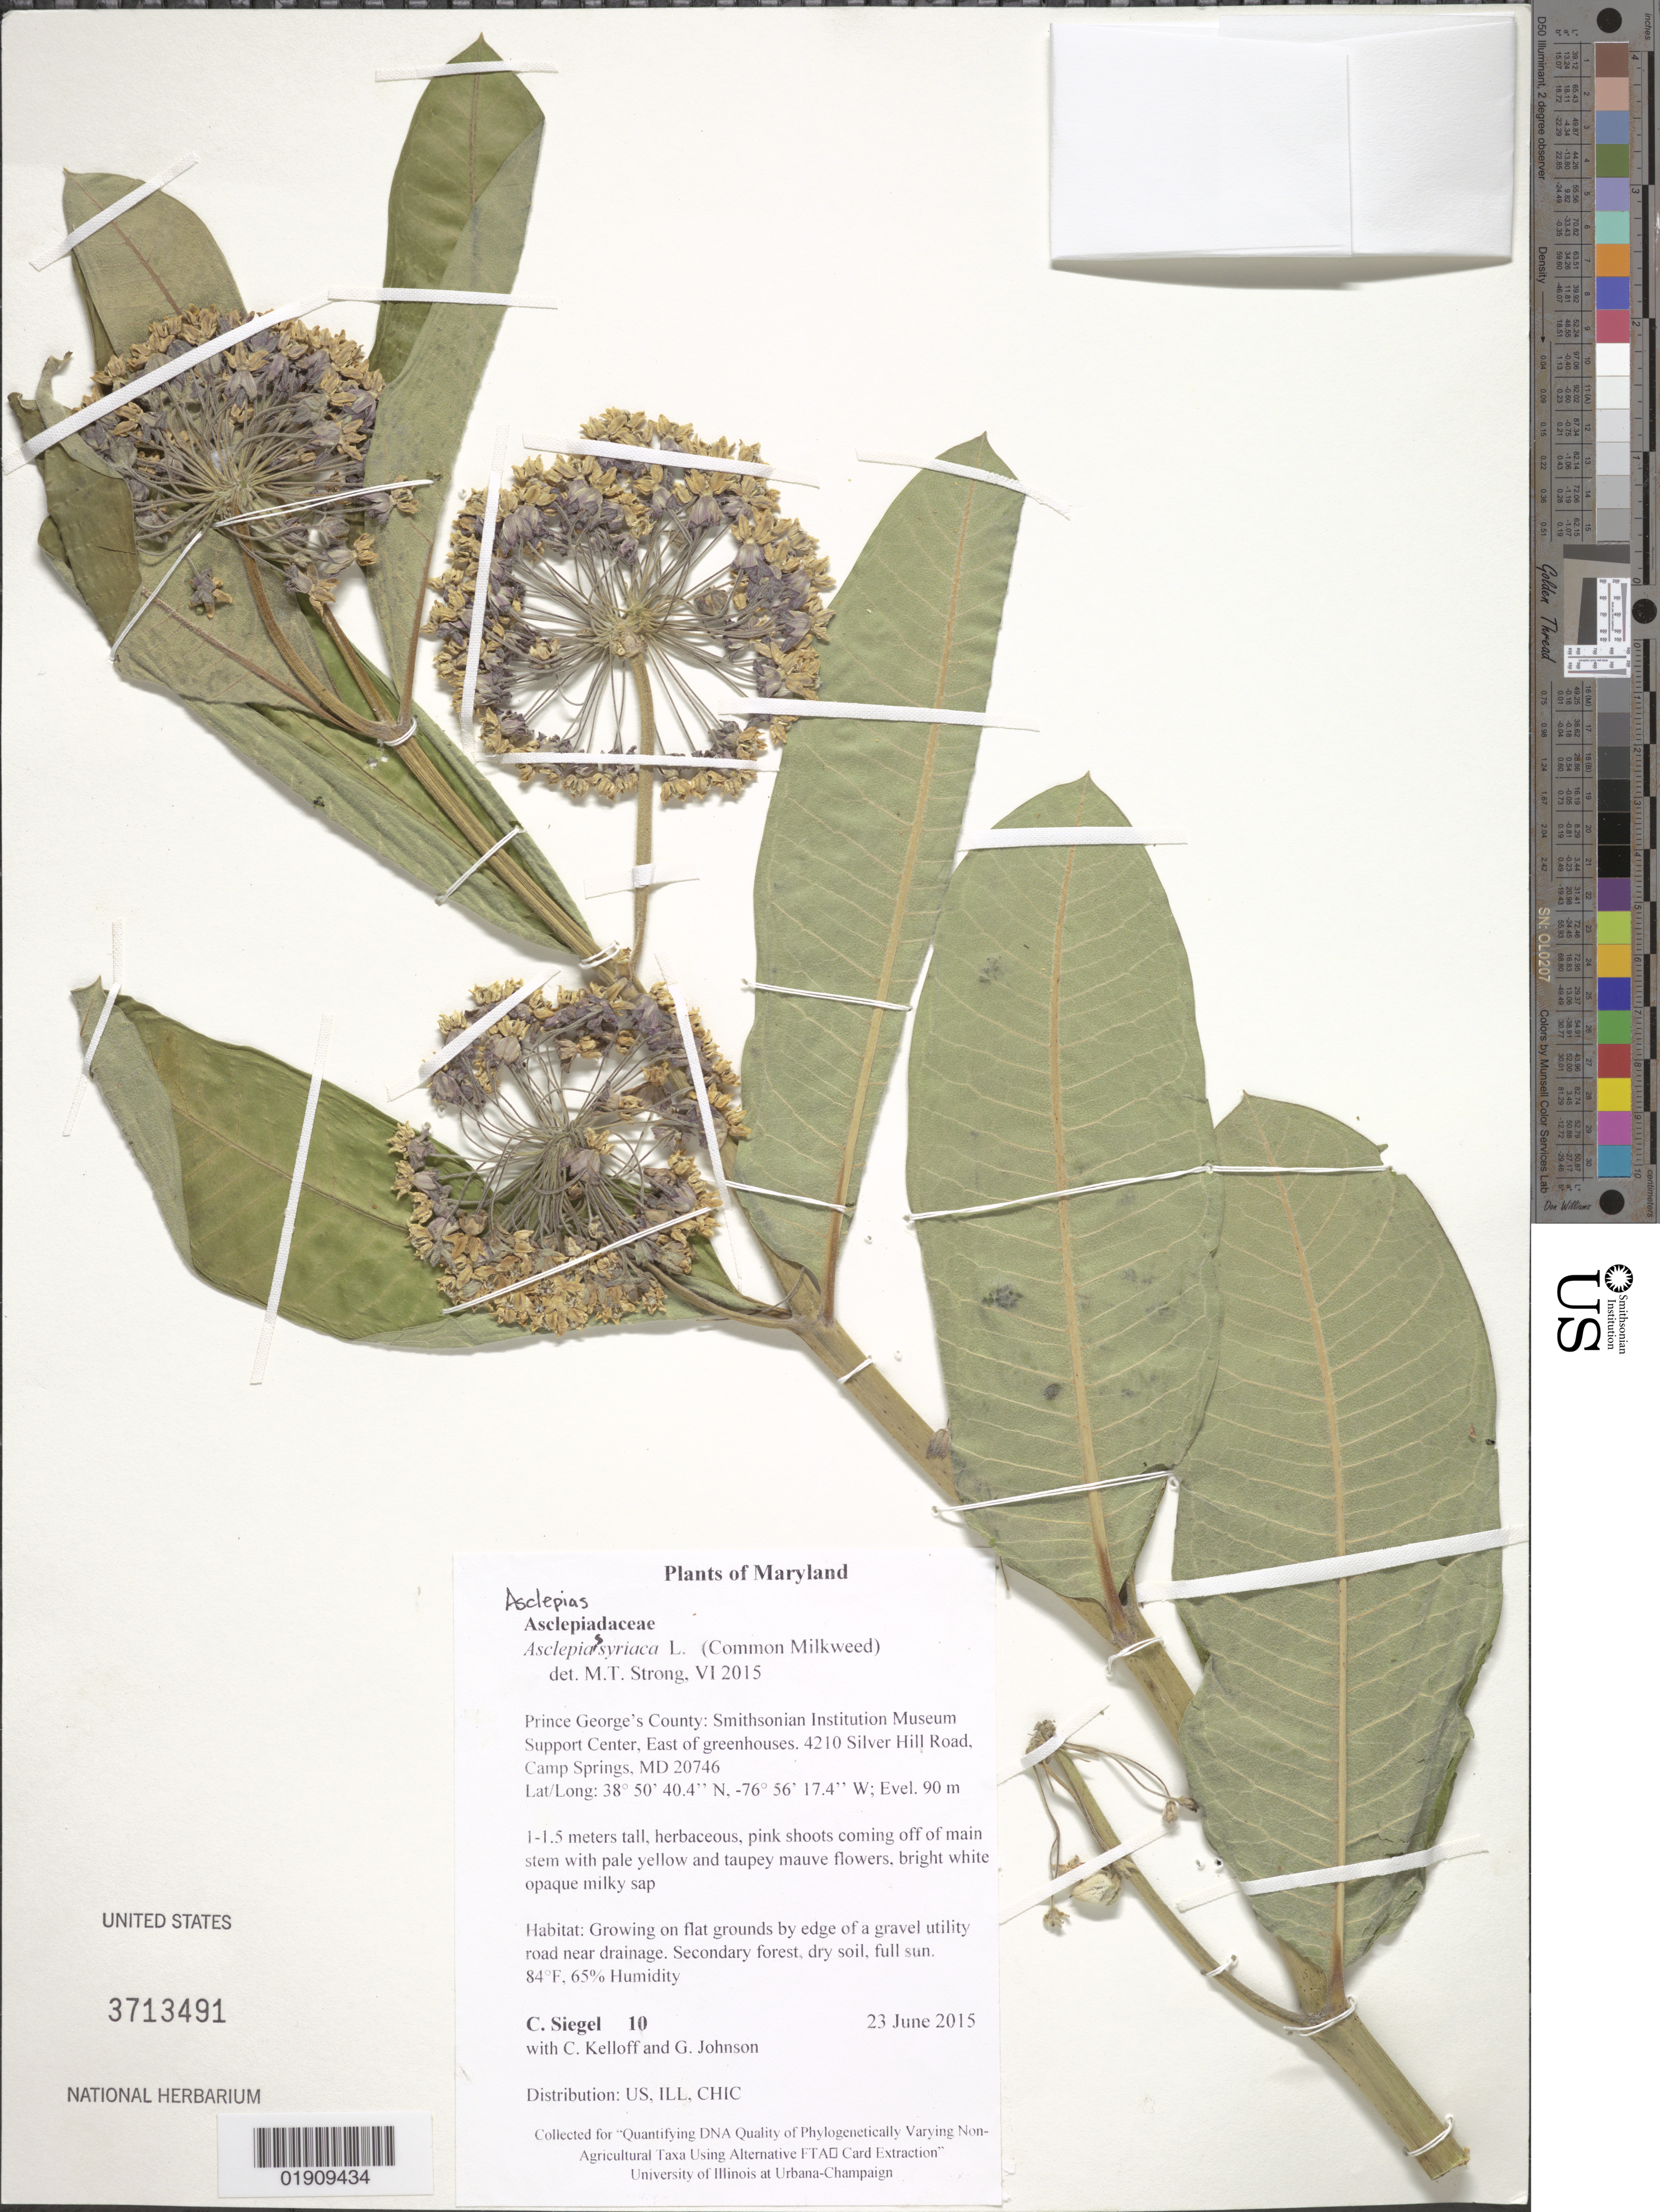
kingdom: Plantae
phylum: Tracheophyta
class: Magnoliopsida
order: Gentianales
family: Apocynaceae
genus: Asclepias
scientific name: Asclepias syriaca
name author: L.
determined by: Strong, M. T., (US), Smithsonian Institution - National Museum of Natural History (UNITED STATES)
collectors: C. Siegel, C. L. Kelloff & G. Johnson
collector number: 10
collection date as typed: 23 June 2015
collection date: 2015-06-23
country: United States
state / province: Maryland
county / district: Prince George's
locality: Smithsonian Institution Museum Support Center, 4210 Silver Hill Road, Camp Springs, MD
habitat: At edge of gravel utility road near drainage. Secondary forest, dry soil, full sun. 84 degrees F; 65% humidity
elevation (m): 90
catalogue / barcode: US 3713491